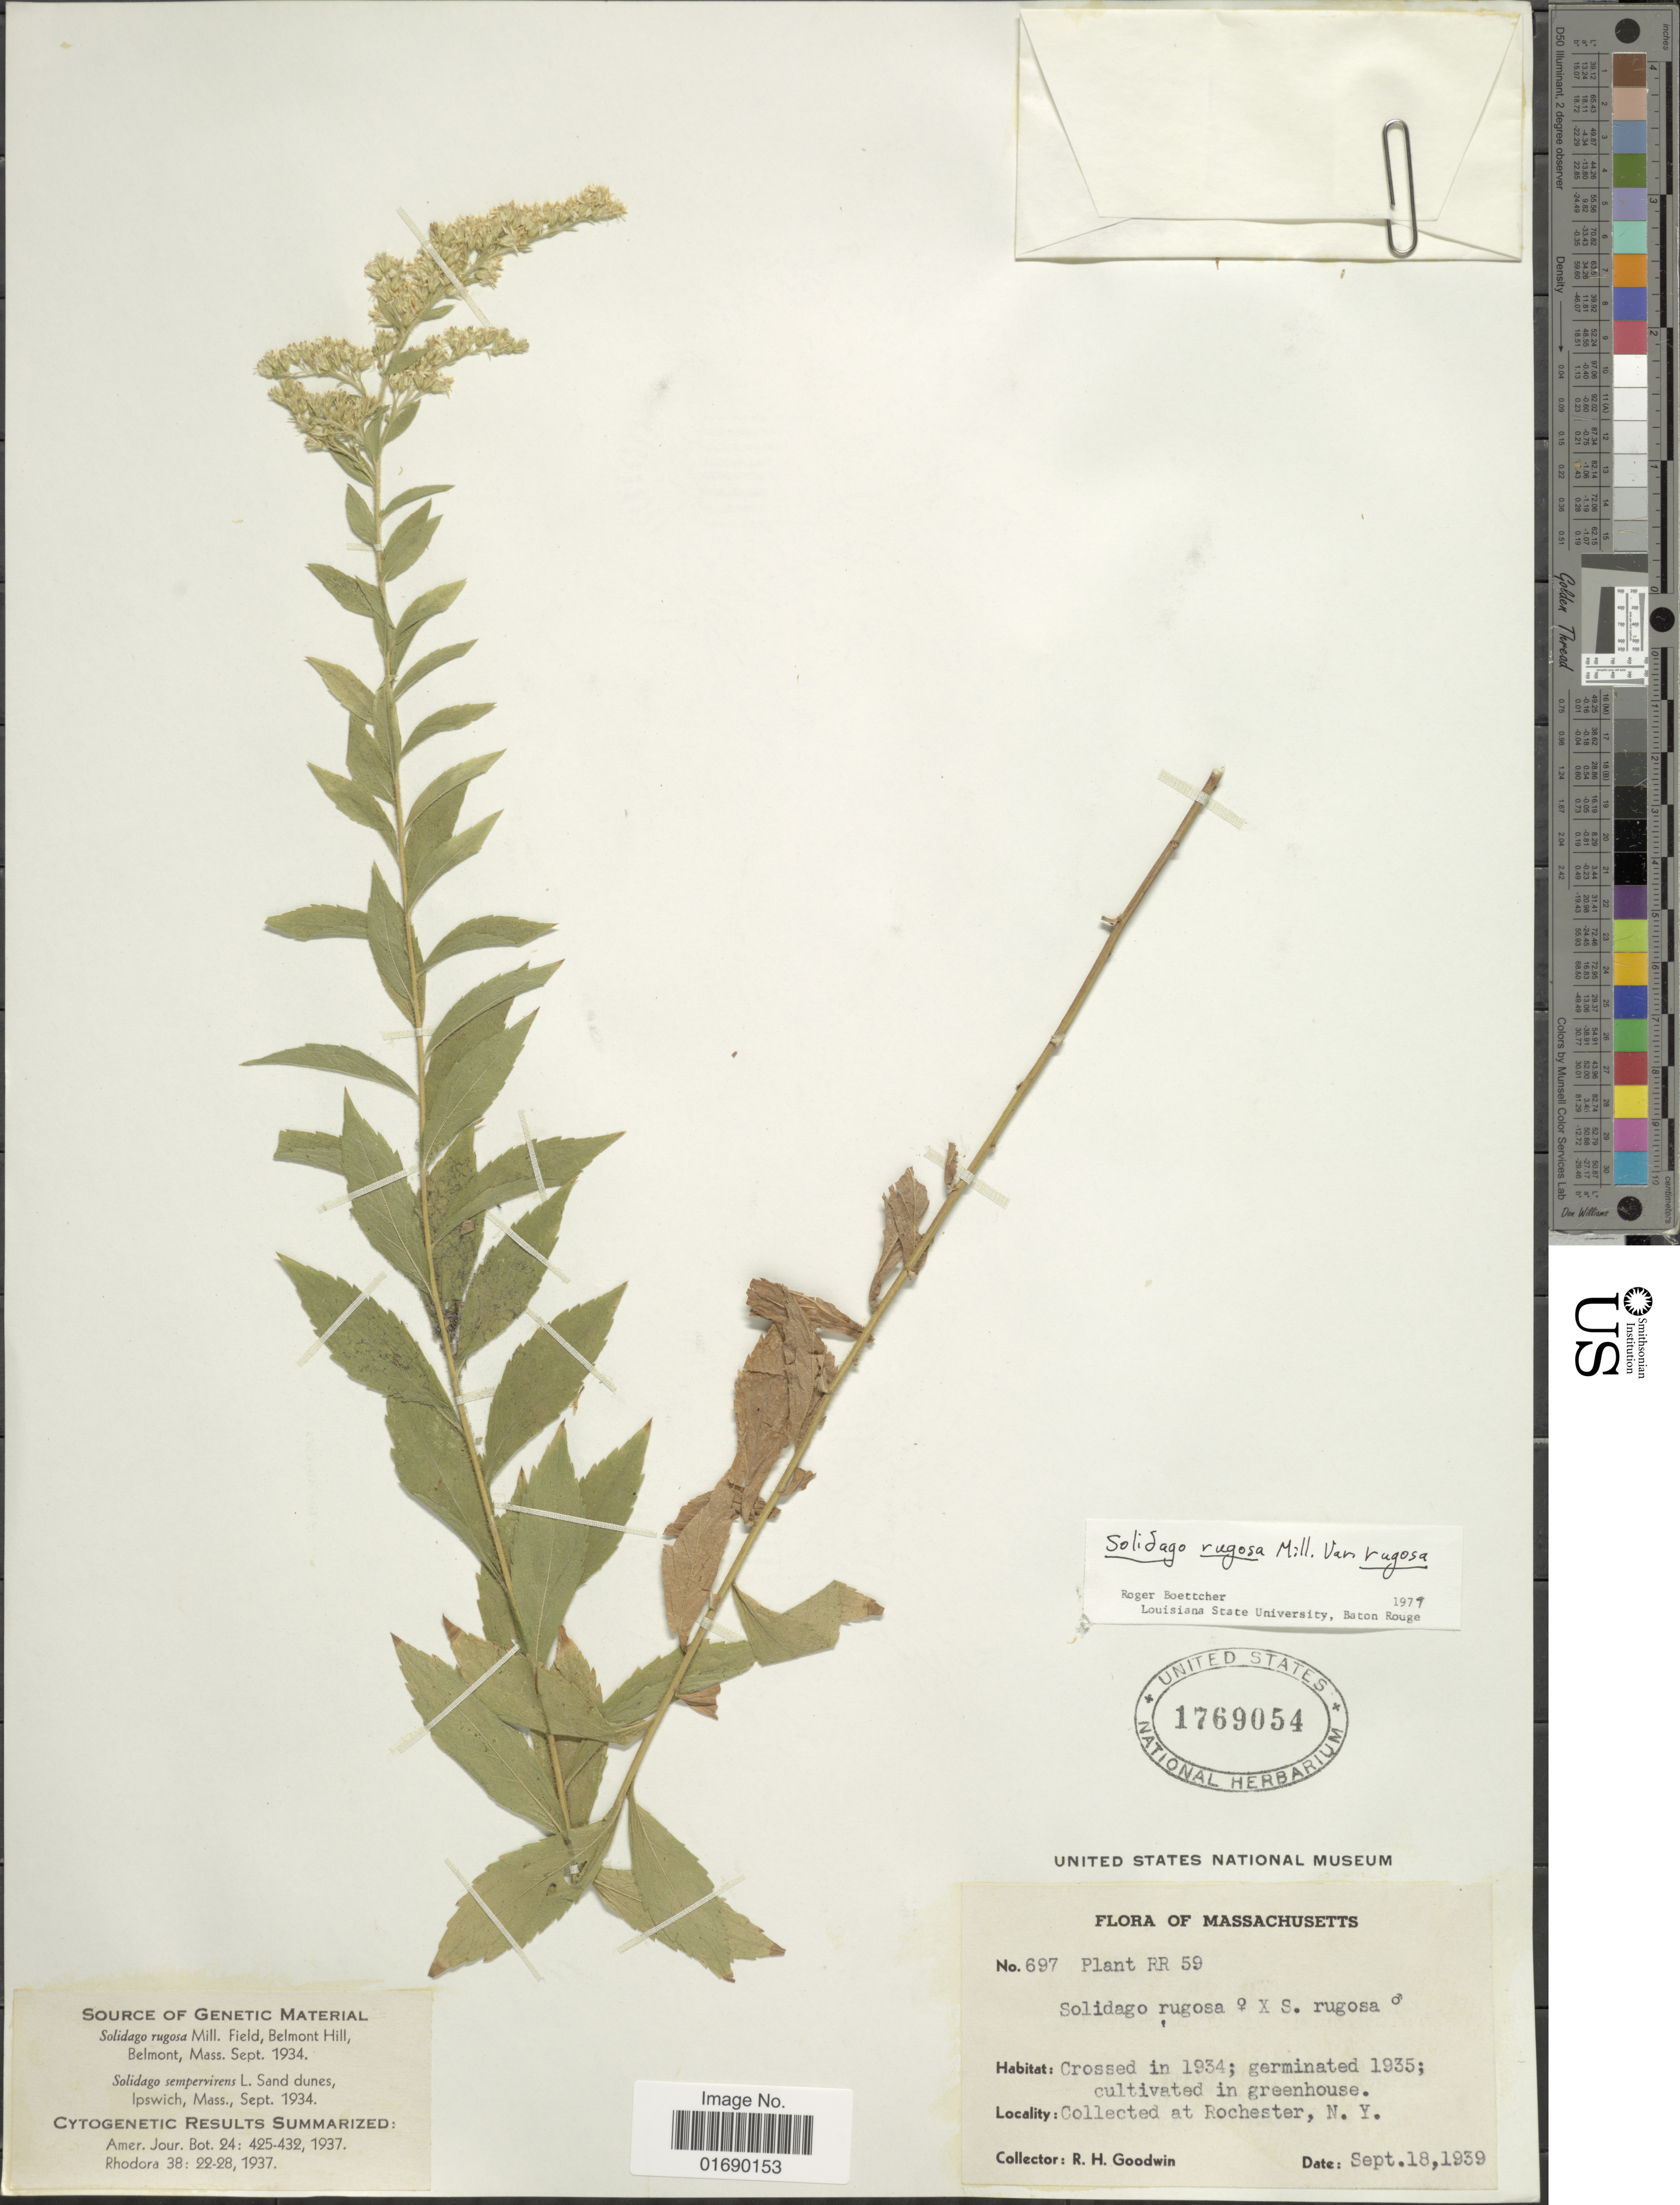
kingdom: Plantae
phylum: Tracheophyta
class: Magnoliopsida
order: Asterales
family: Asteraceae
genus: Solidago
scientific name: Solidago rugosa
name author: Mill.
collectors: R. Goodwin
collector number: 697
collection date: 1939-09-18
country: United States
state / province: New York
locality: Collected at Rochester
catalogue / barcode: US 1769054